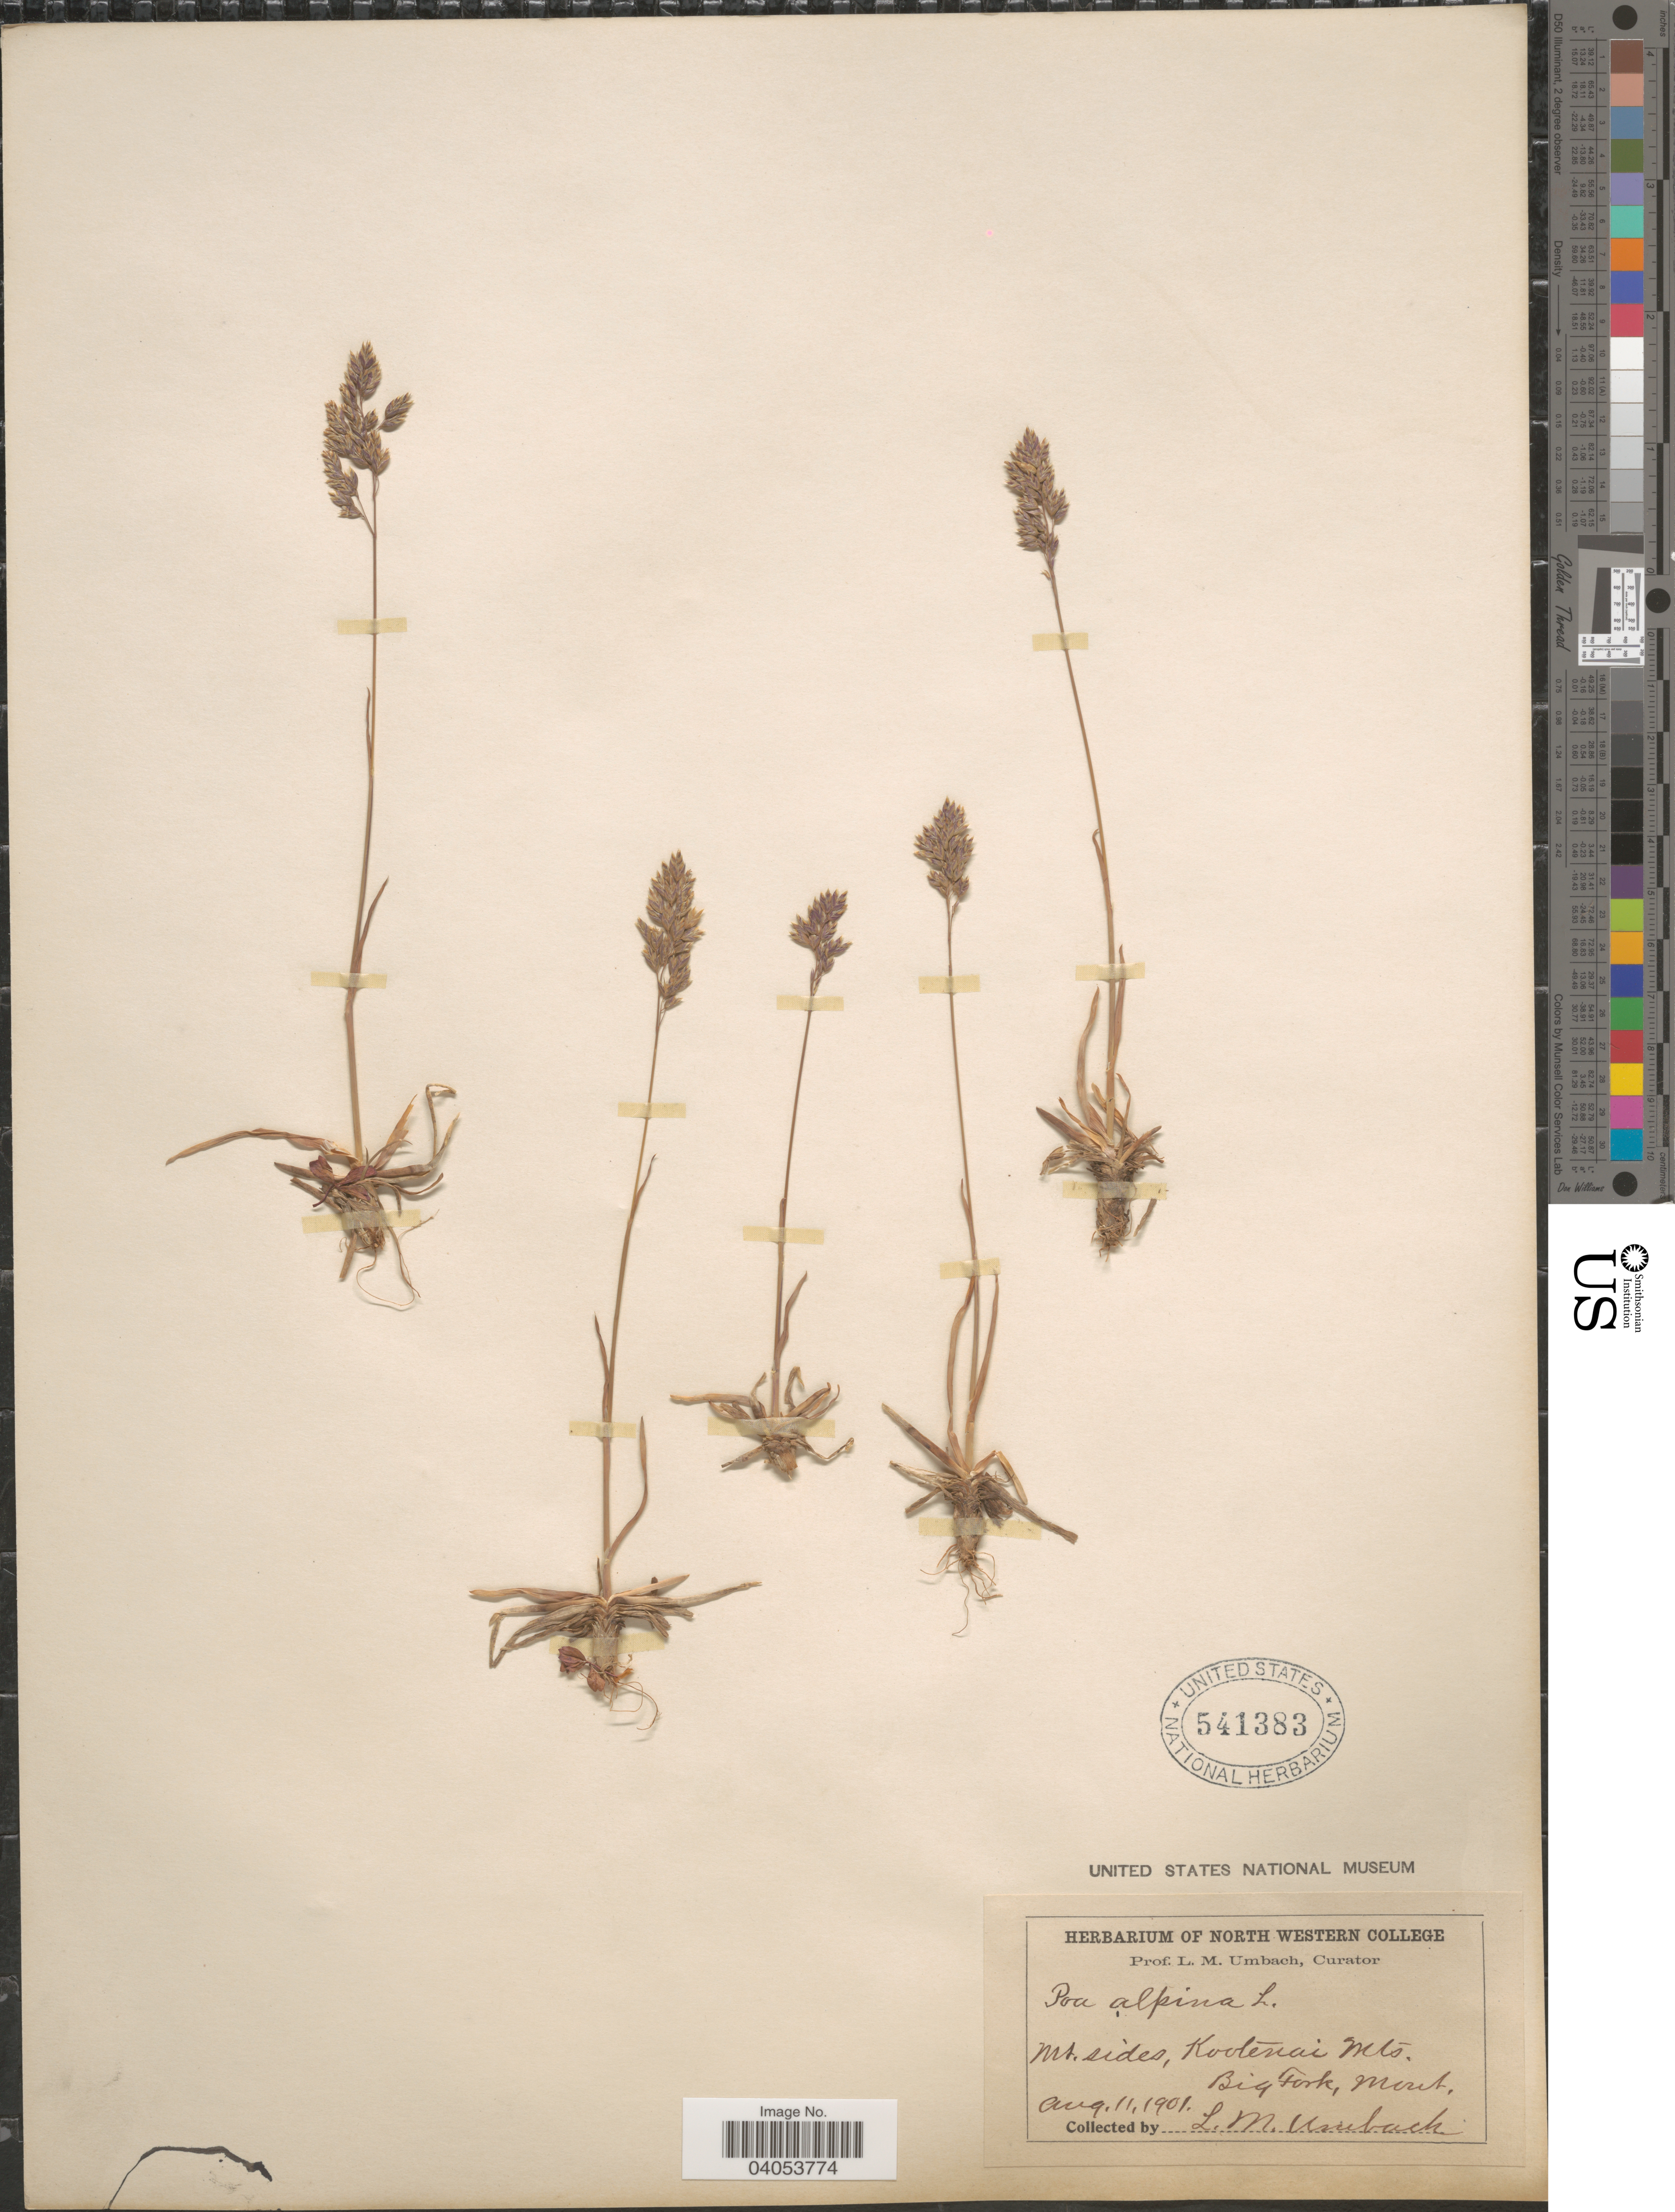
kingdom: Plantae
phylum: Tracheophyta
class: Liliopsida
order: Poales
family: Poaceae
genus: Poa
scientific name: Poa alpina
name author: L.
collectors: L. M. Umbach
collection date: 1901-08-11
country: United States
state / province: Montana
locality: Mt. sides, Kootenai Mts. Big Fork.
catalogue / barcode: US 541383